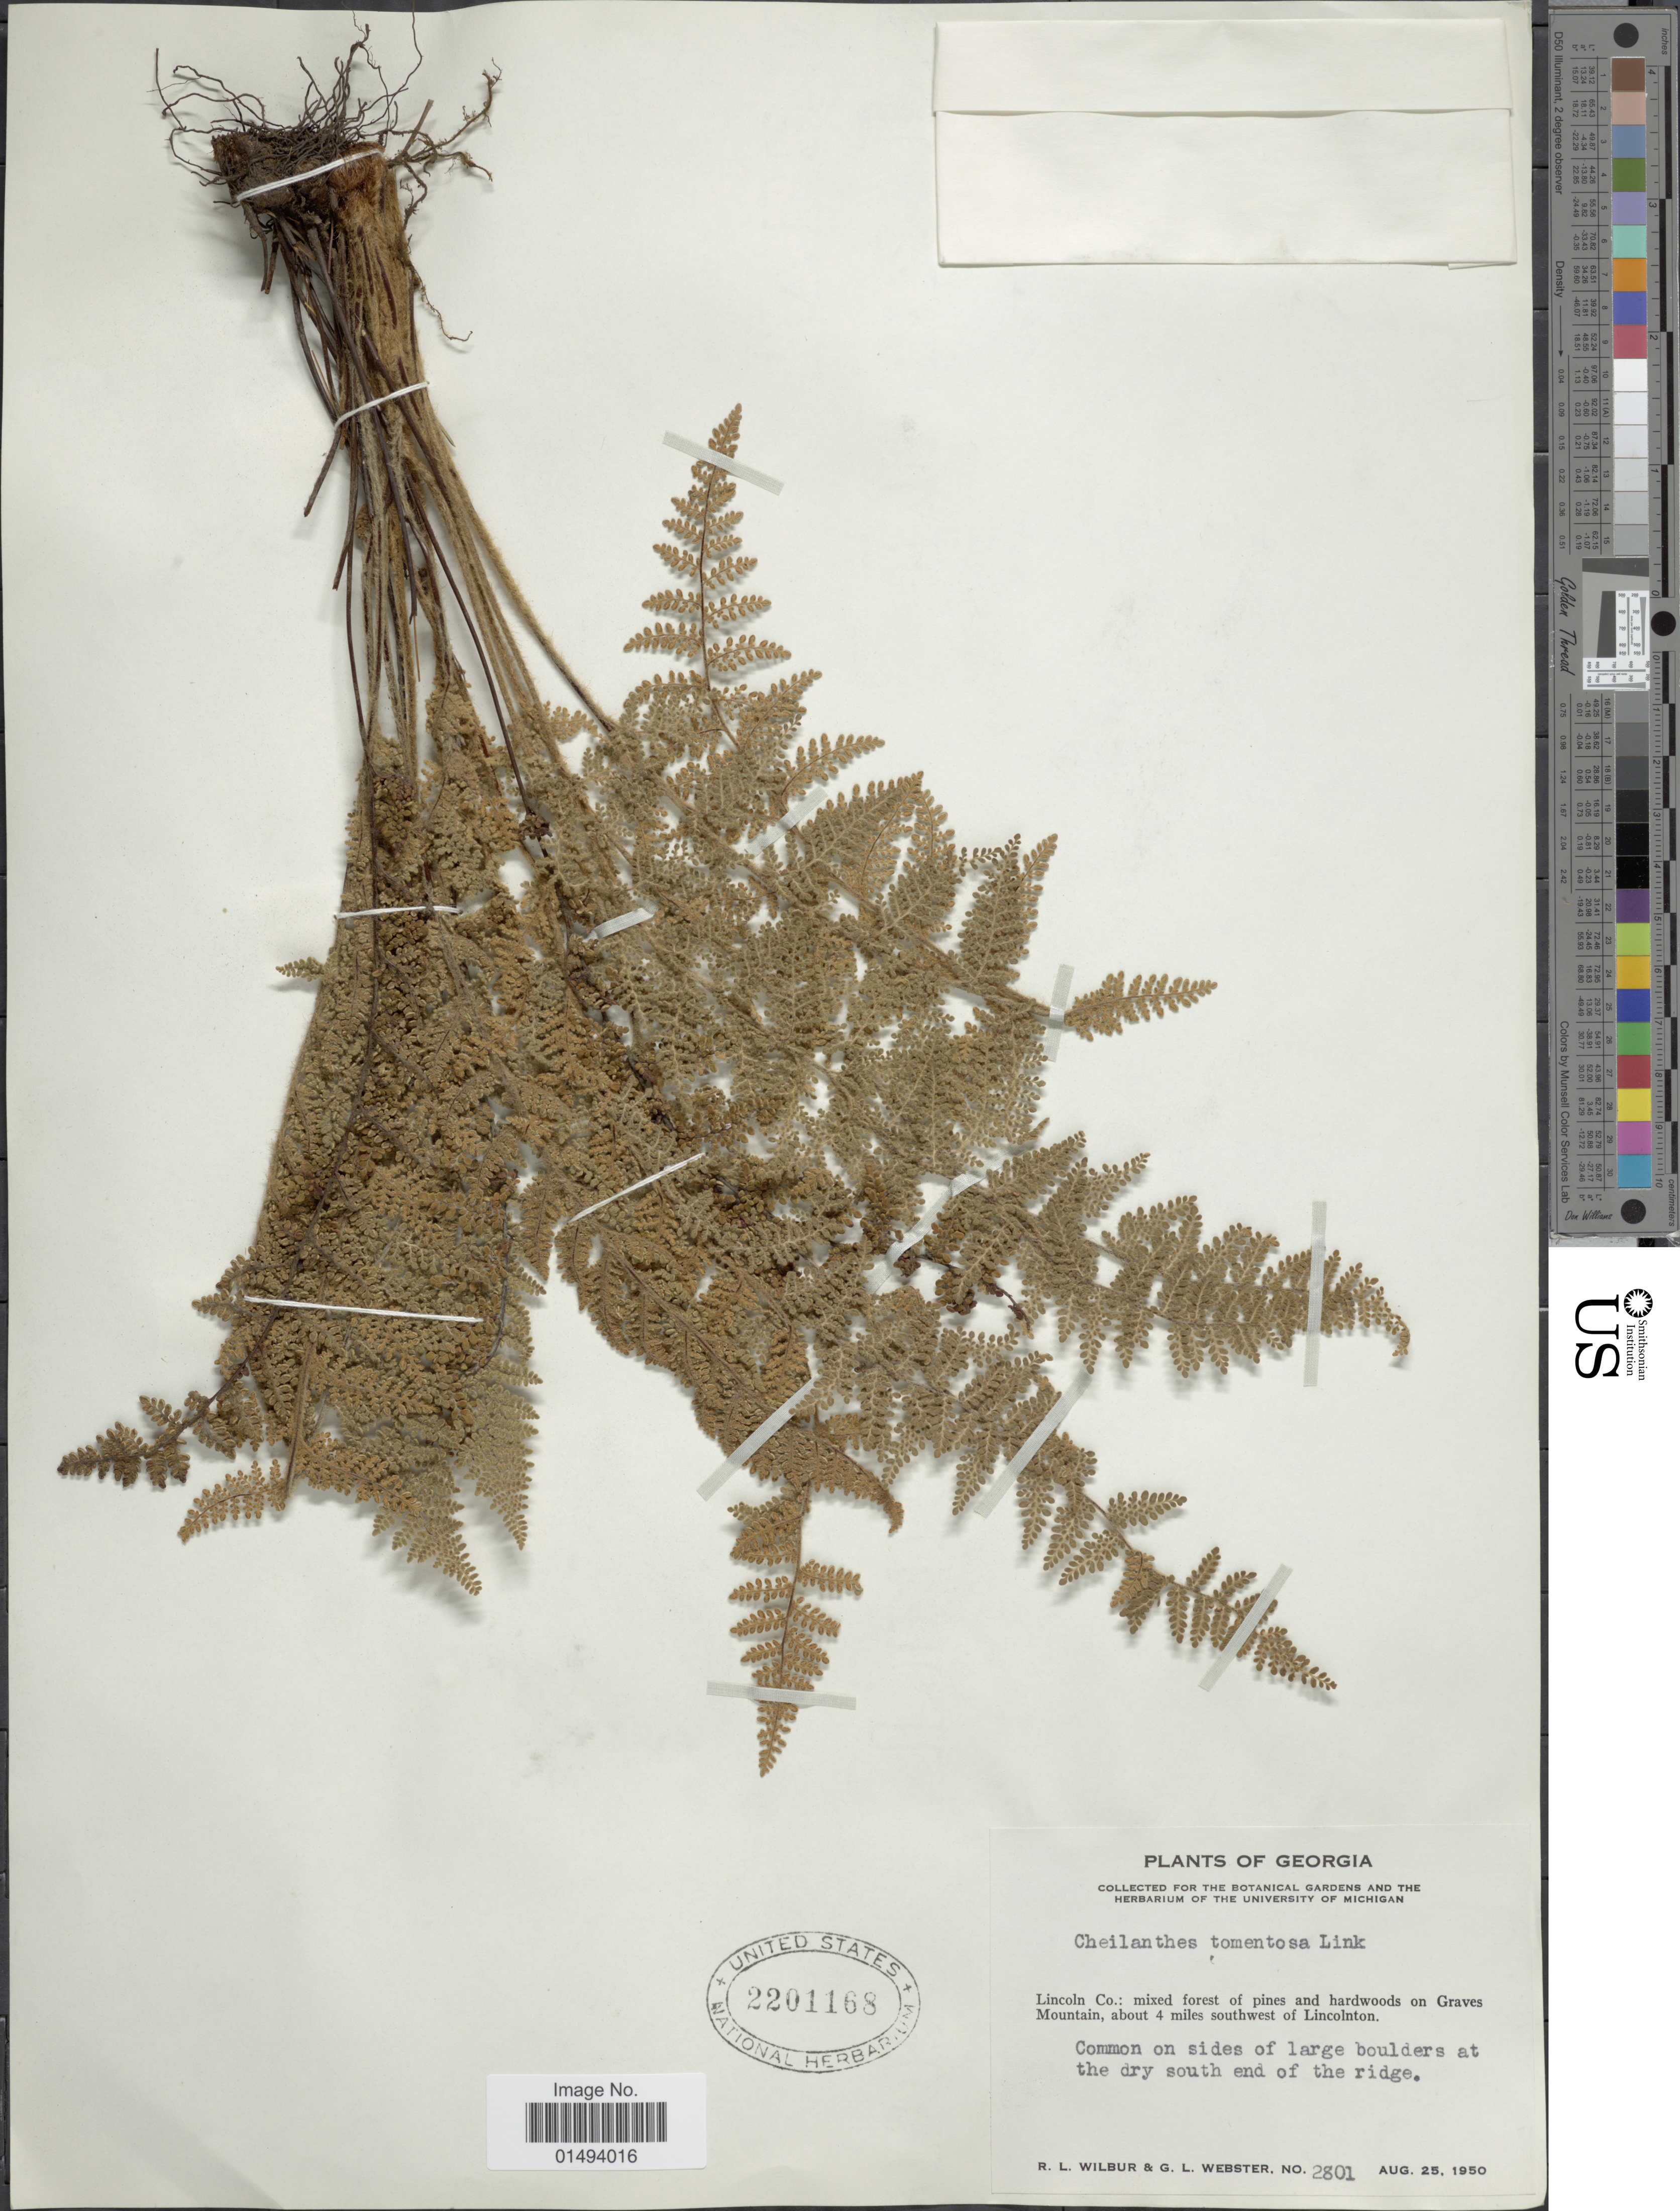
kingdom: Plantae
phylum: Tracheophyta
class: Polypodiopsida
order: Polypodiales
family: Pteridaceae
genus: Myriopteris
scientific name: Myriopteris tomentosa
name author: (Link) Fée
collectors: R. L. Wilbur & G. L. Webster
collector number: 2801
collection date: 1950-08-25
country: United States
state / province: Georgia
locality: Georgia, Lincoln Co: mixed forest of pines and hardwoods on Graves Mountain, about 4 miles southwest of Lincolnton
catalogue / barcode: US 2201168